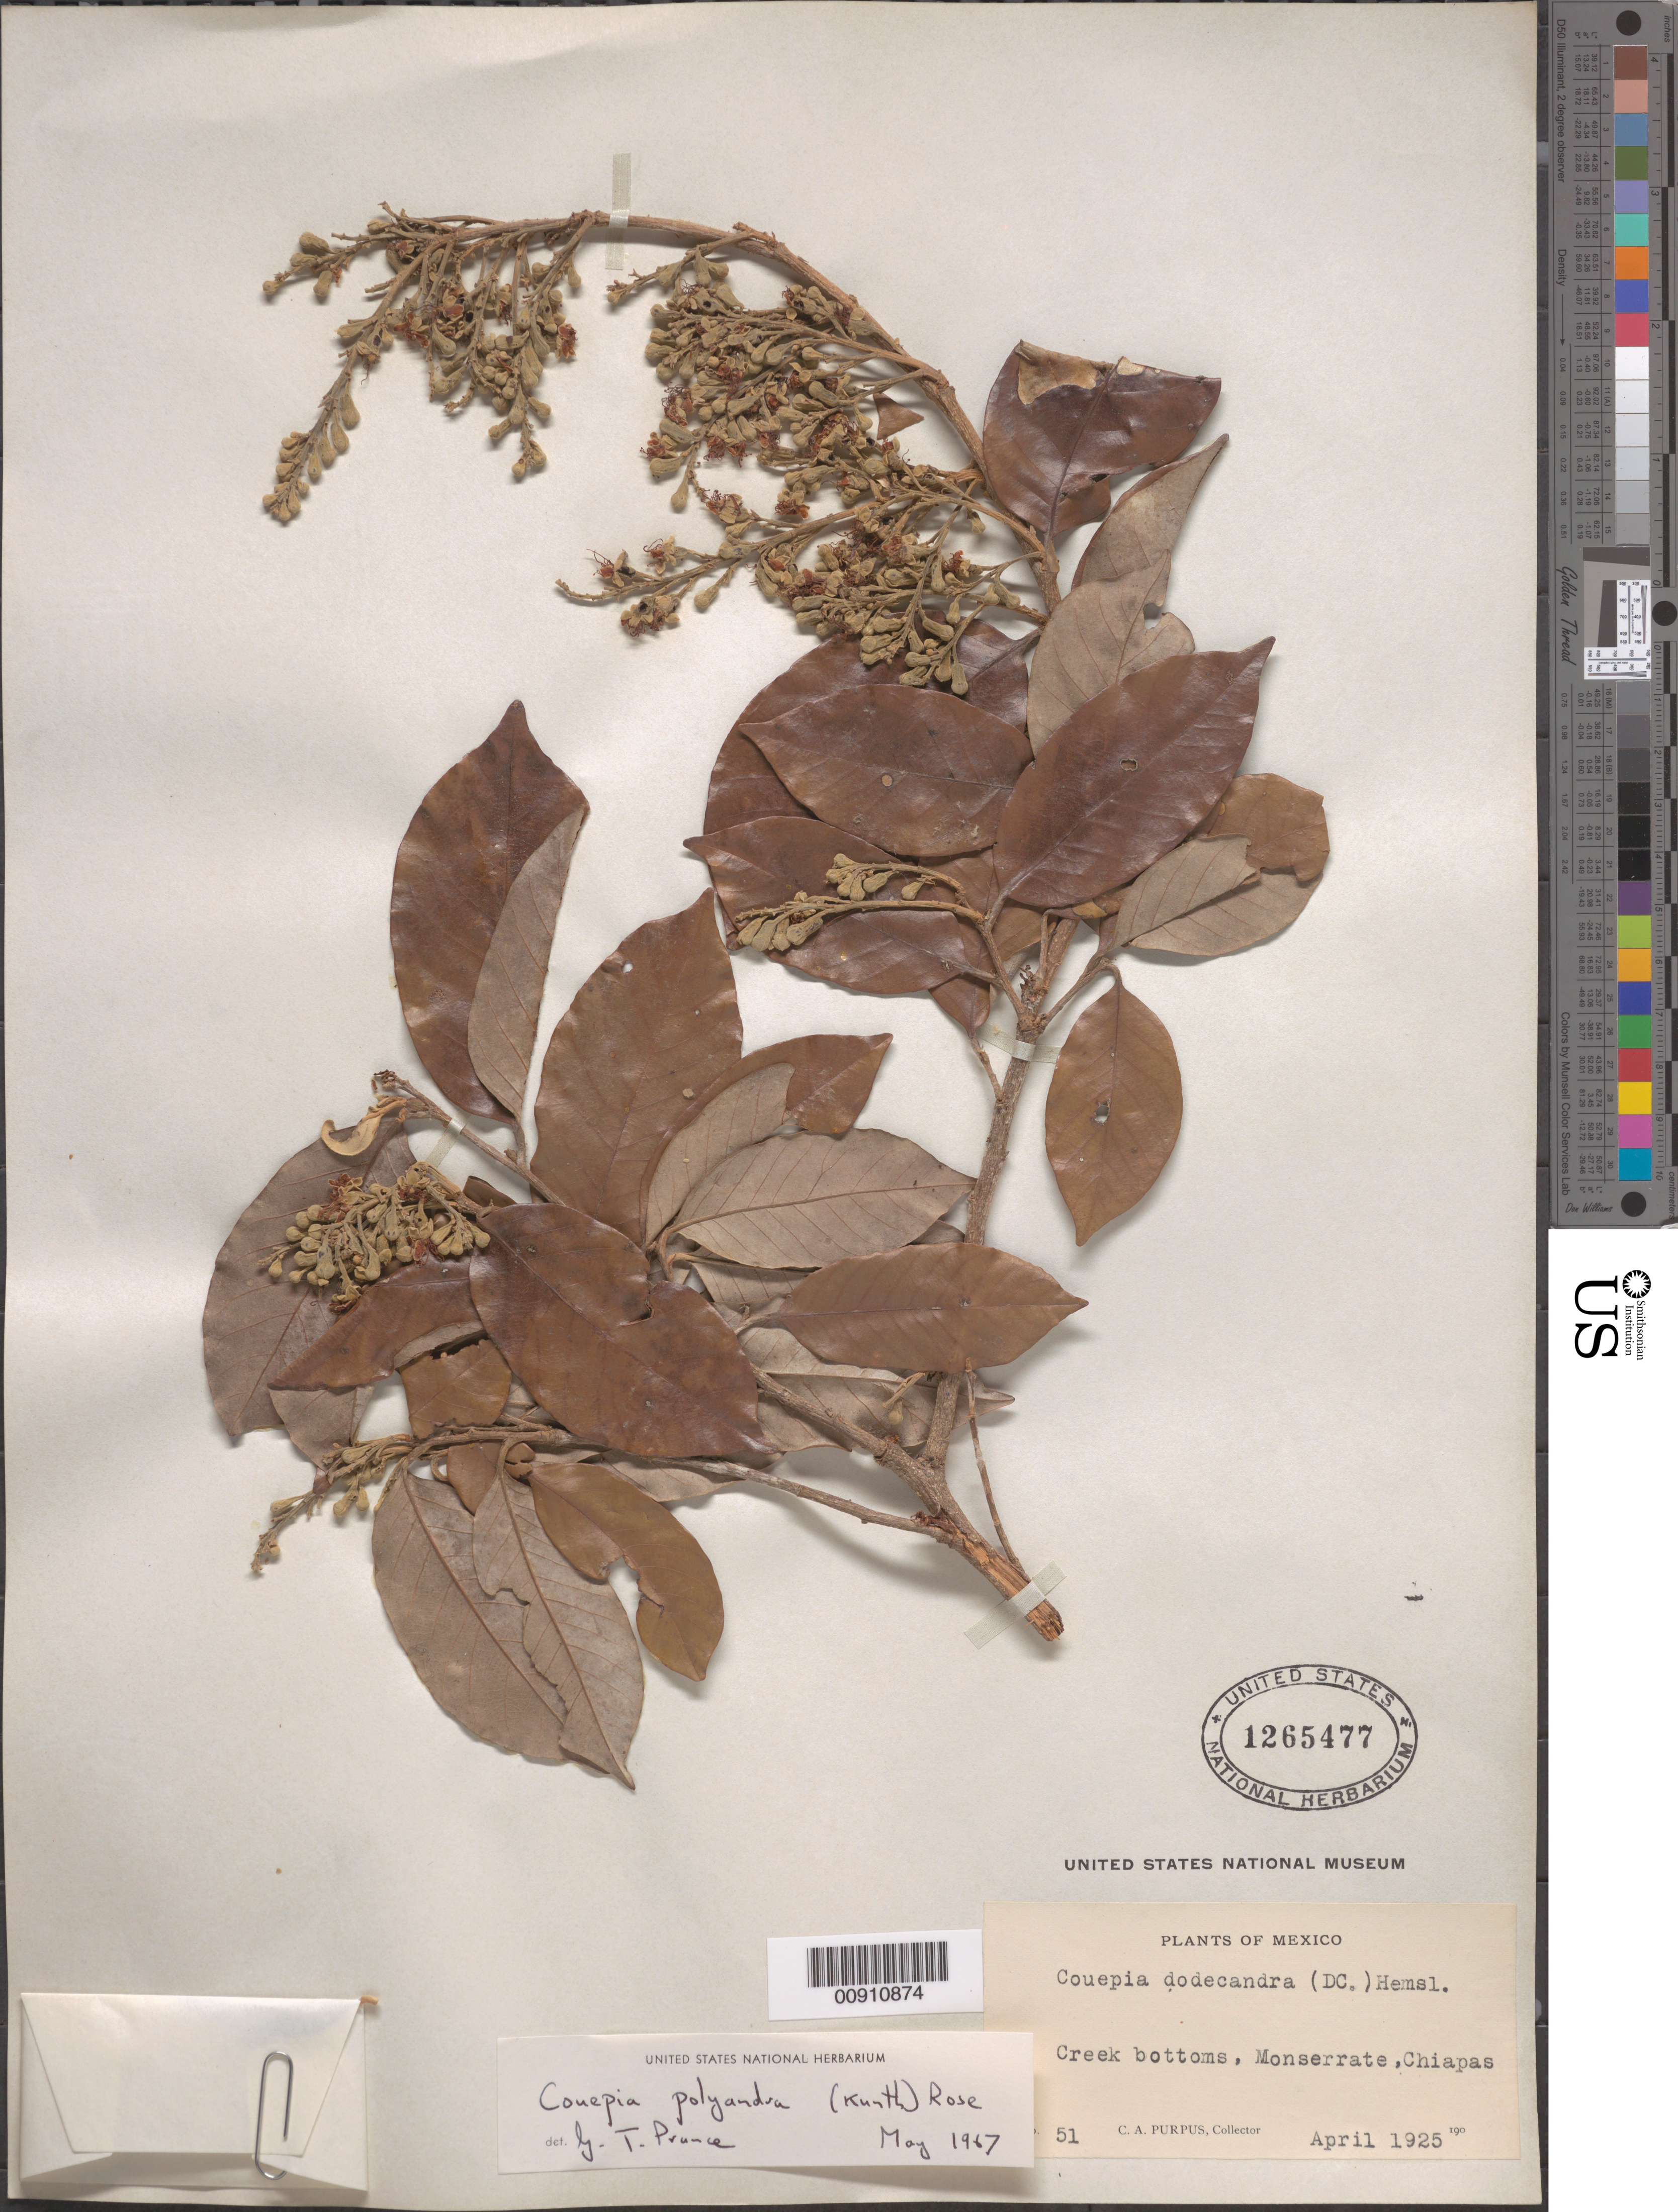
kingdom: Plantae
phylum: Tracheophyta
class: Magnoliopsida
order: Malpighiales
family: Chrysobalanaceae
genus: Couepia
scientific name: Couepia polyandra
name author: (Kunth) Rose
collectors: C. A. Purpus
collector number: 51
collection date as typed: Apr 1925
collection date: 1925-04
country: Mexico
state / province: Chiapas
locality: Monserrate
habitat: Creek bottoms.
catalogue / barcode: US 1265477